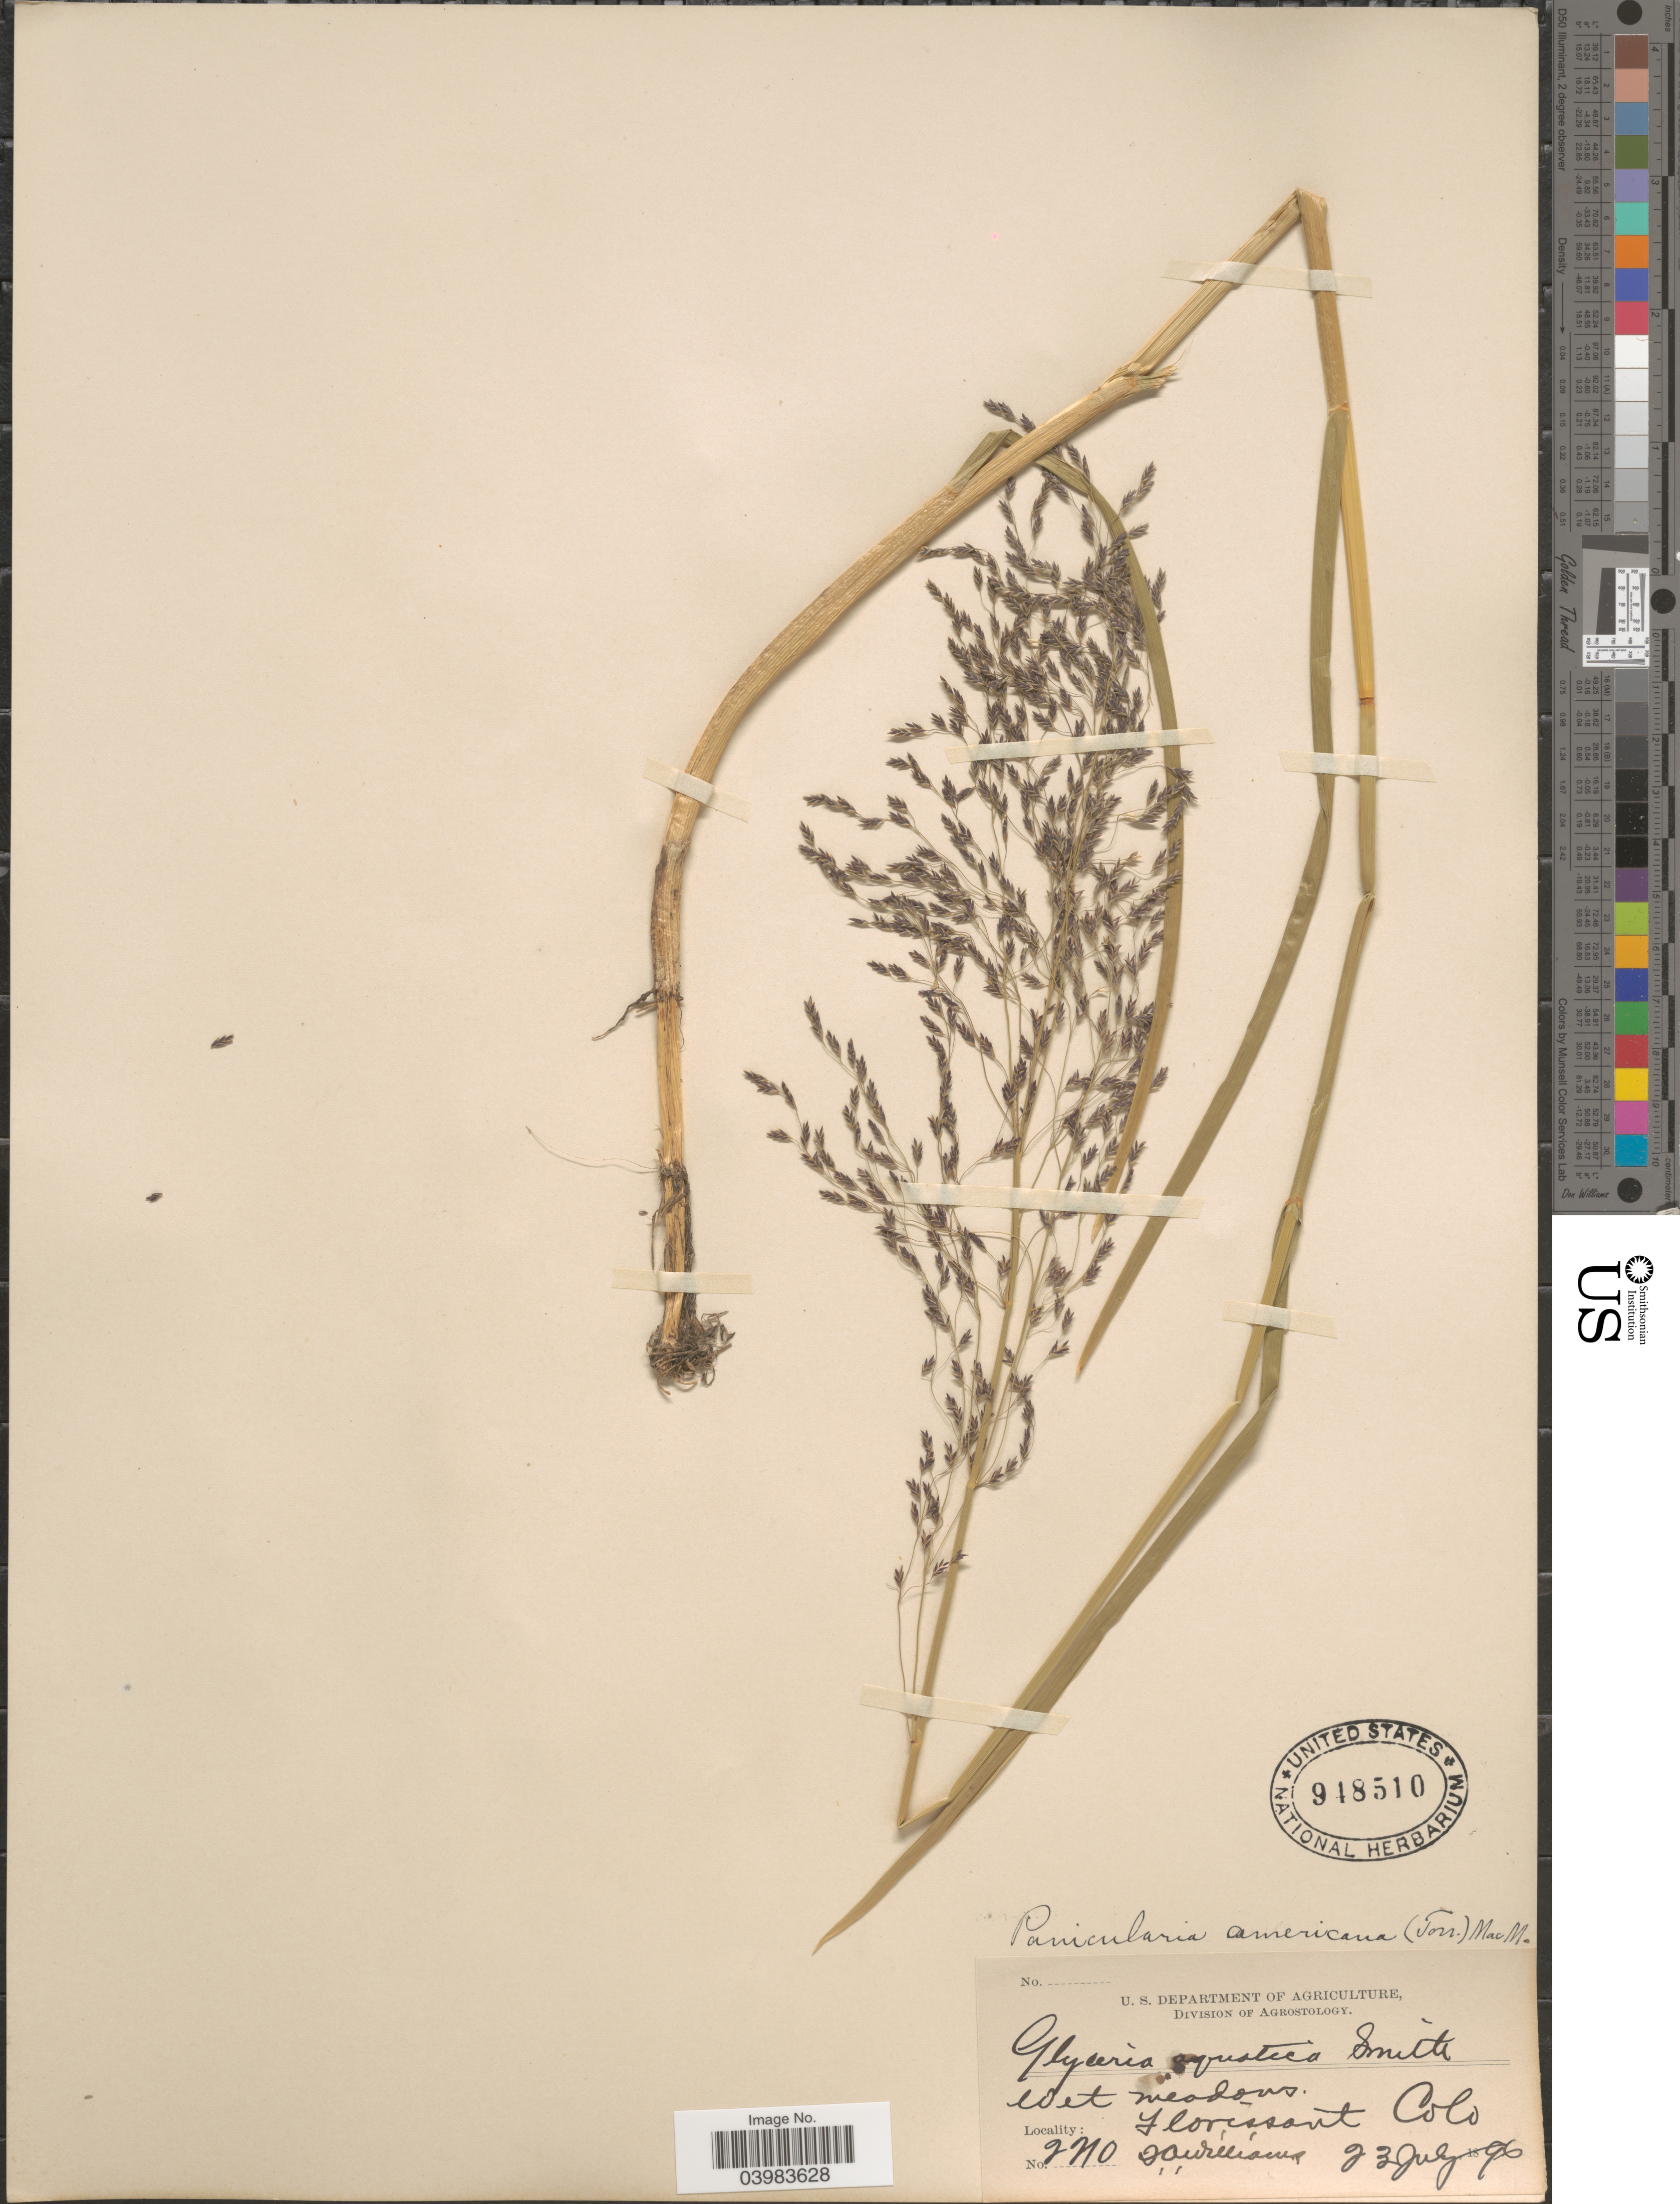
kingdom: Plantae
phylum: Tracheophyta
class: Liliopsida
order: Poales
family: Poaceae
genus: Glyceria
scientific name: Glyceria grandis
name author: S. Watson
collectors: T. A. Williams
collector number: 2110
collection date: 1896-07-23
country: United States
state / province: Colorado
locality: Wet meadows. Florissant.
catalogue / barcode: US 948510